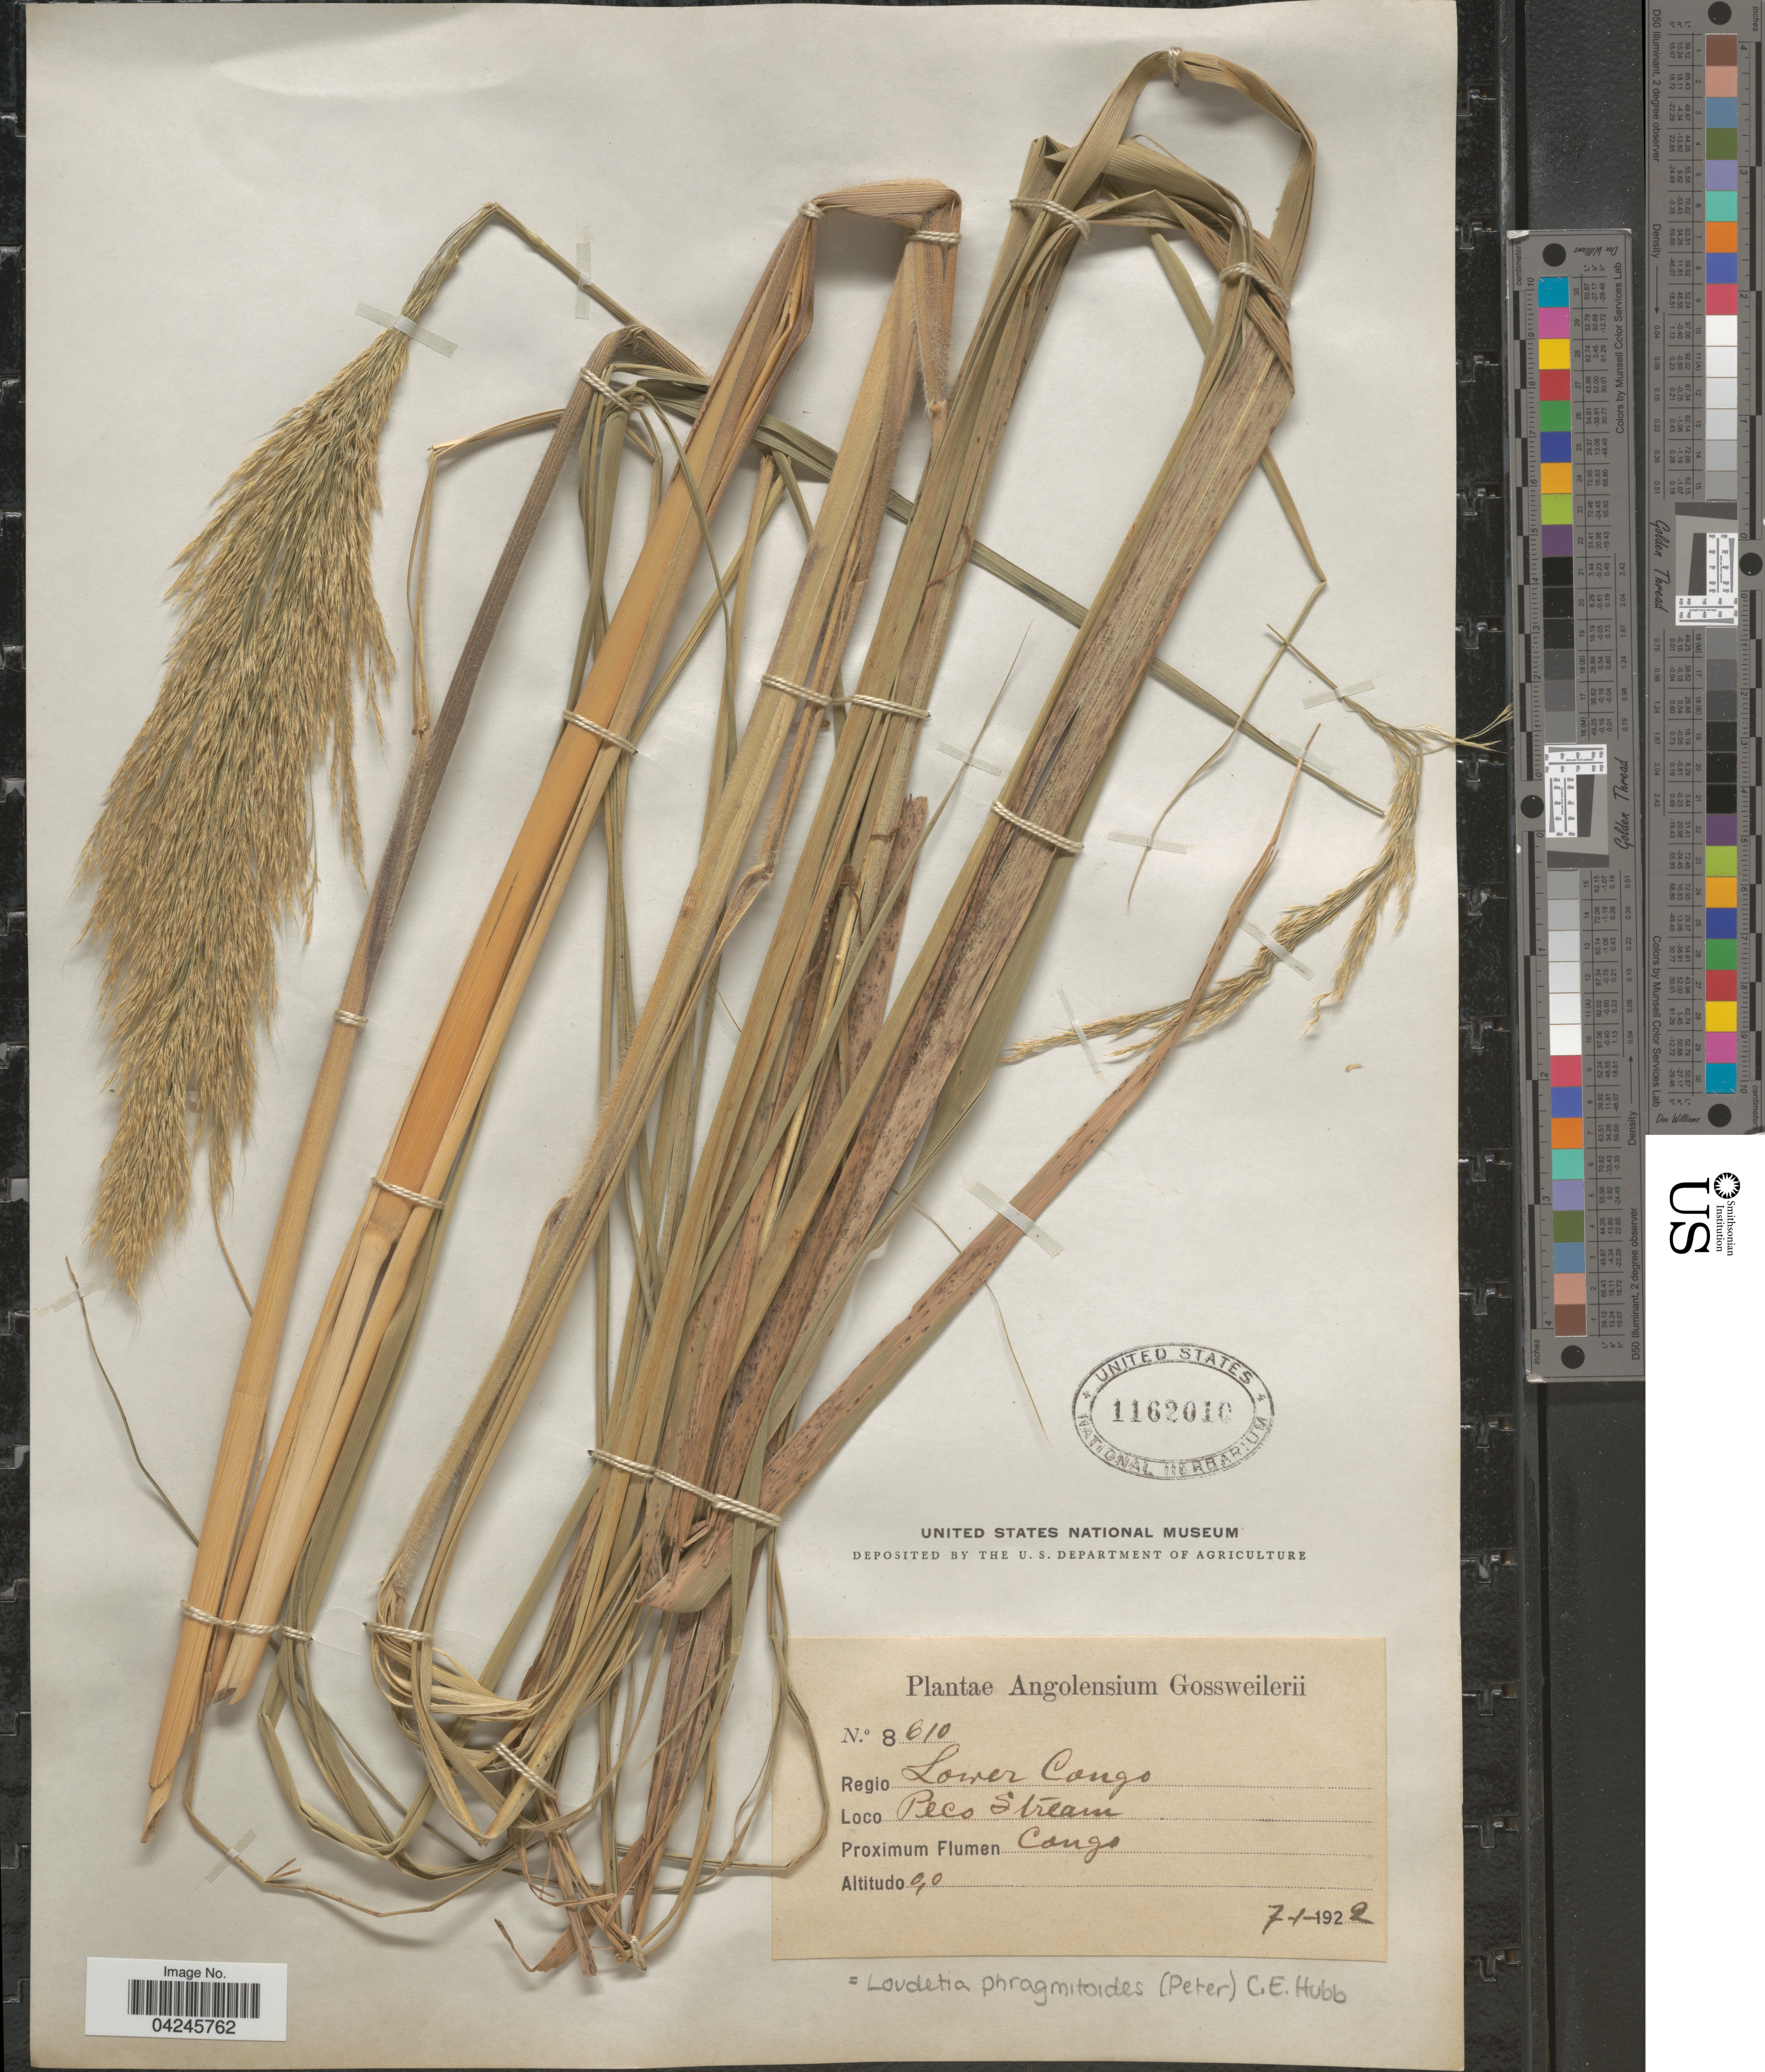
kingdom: Plantae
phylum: Tracheophyta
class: Liliopsida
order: Poales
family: Poaceae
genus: Loudetia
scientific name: Loudetia phragmitoides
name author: (Peter) C.E. Hubb.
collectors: -. Gossweiler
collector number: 8610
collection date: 1922-01-07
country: Angola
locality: Regio Lower Congo. Peco Stream. Proximum Flumen Congo.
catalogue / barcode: US 1162010